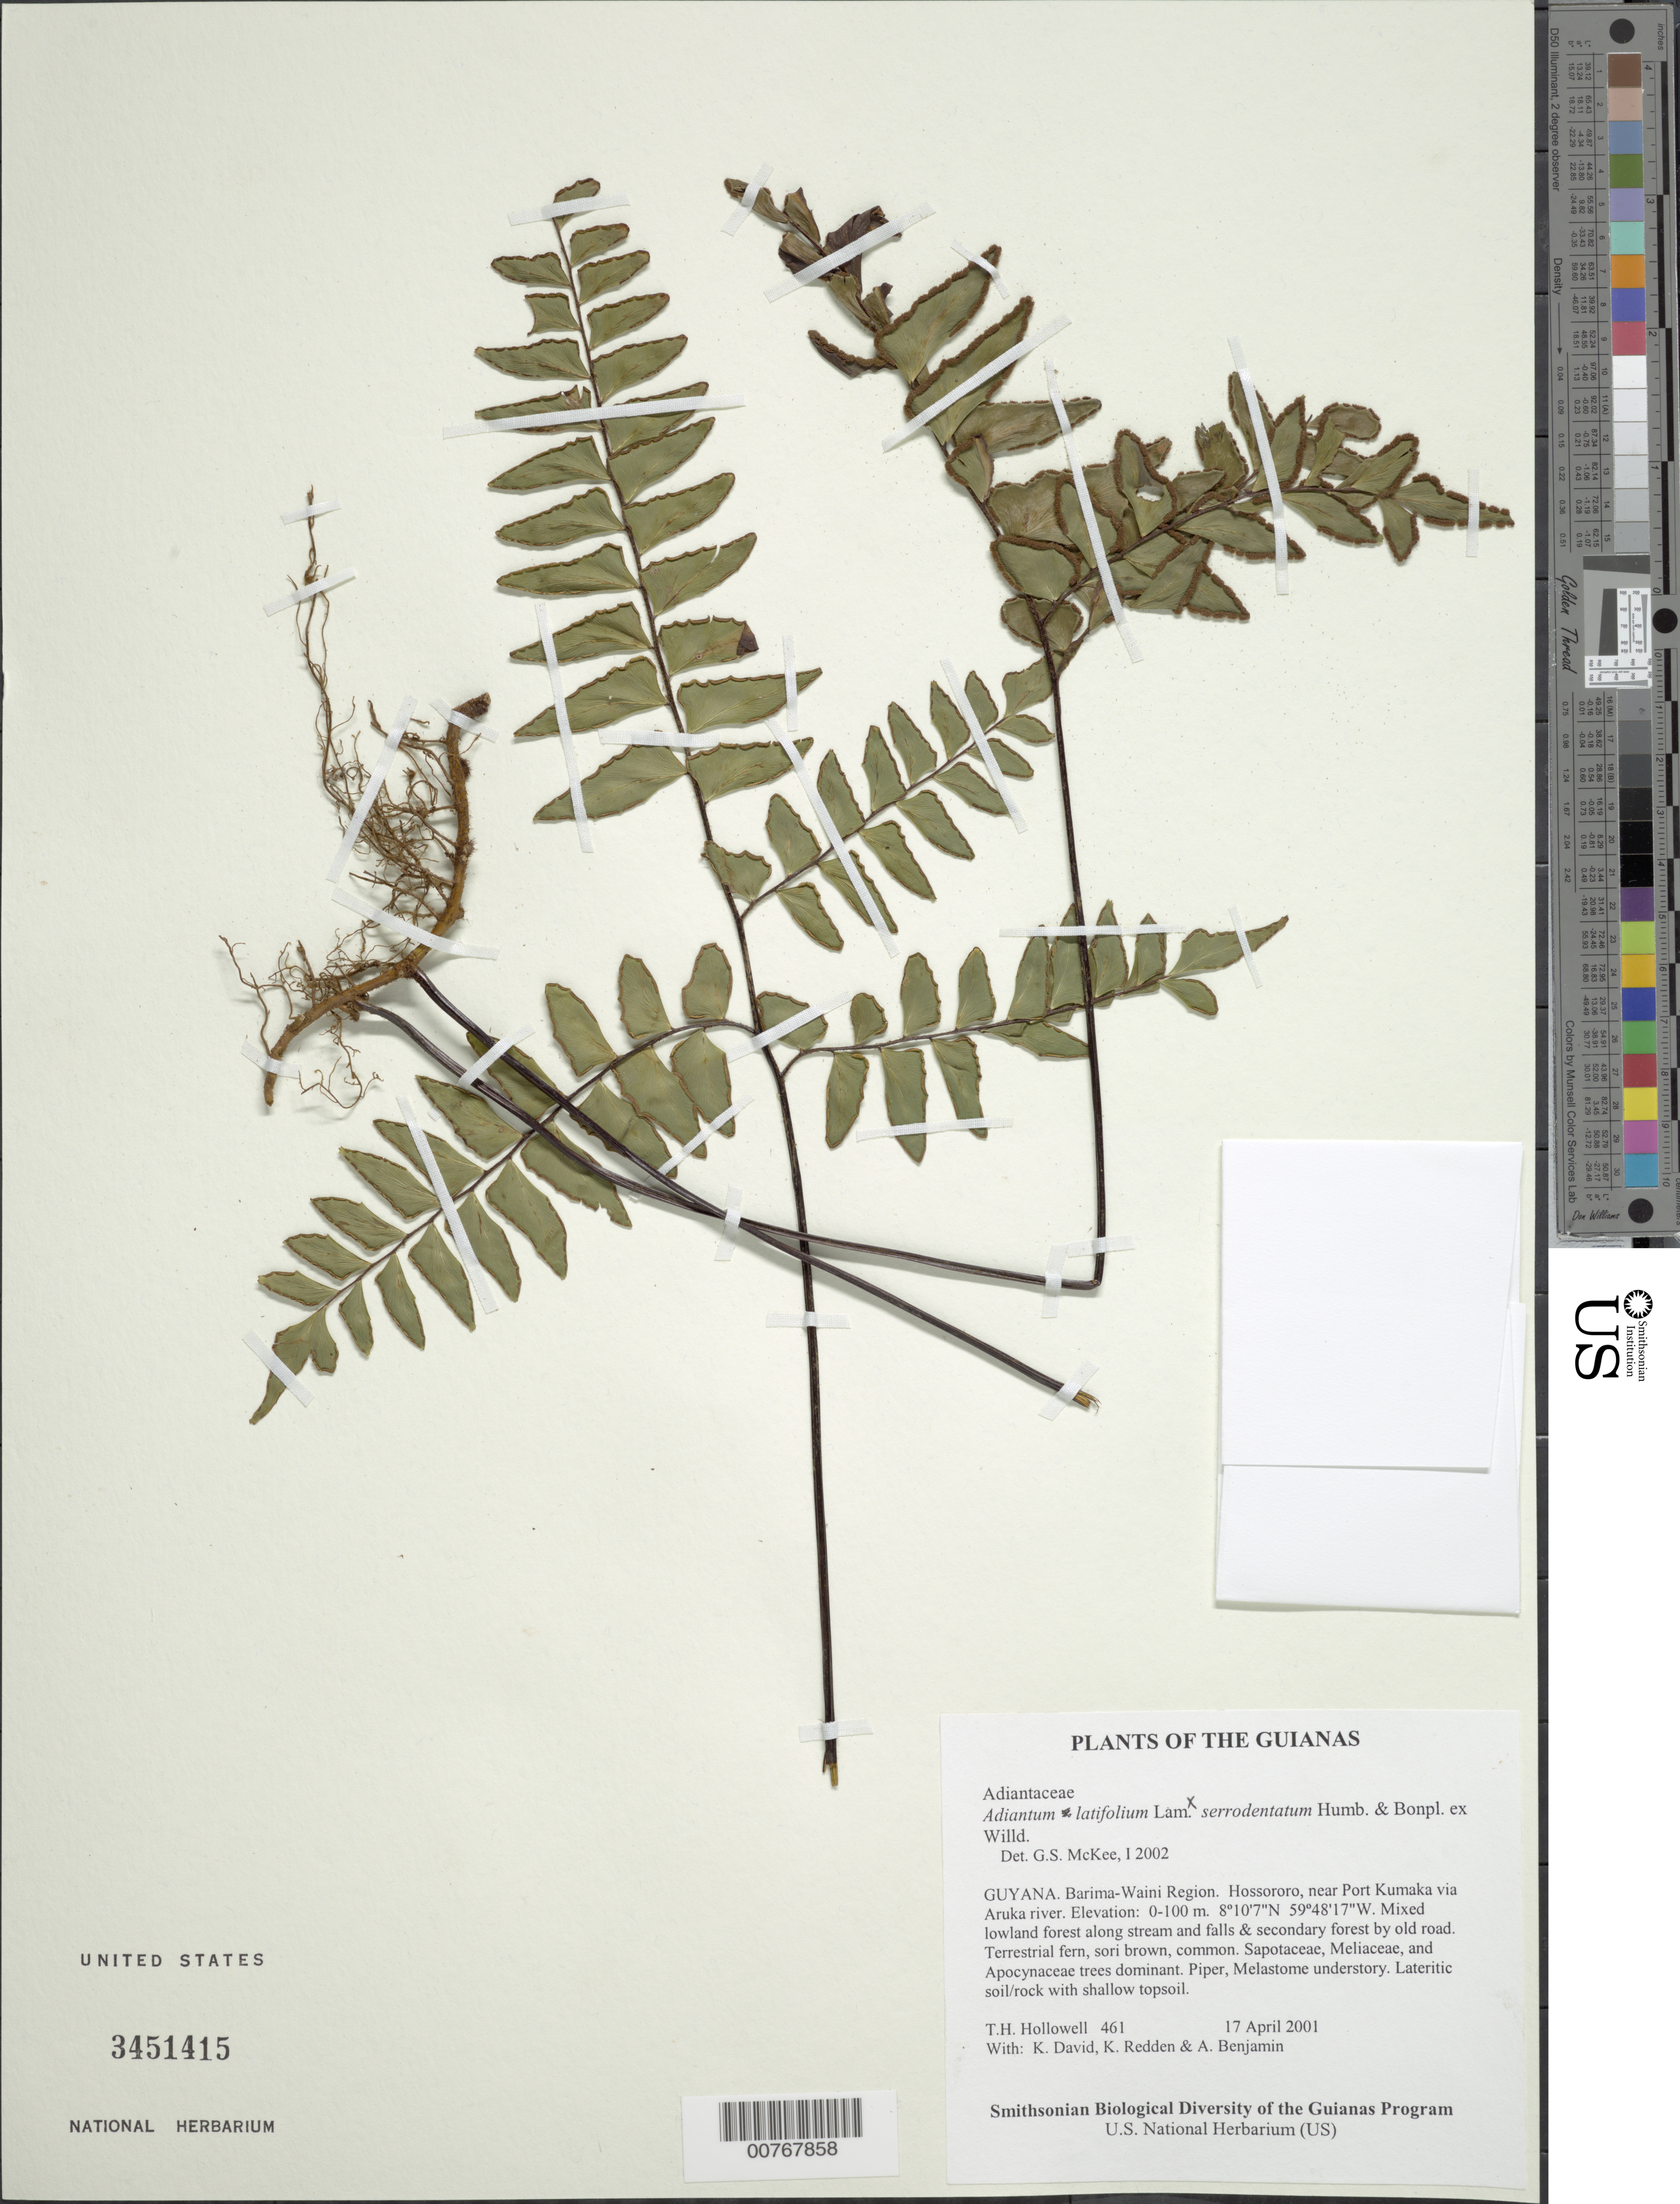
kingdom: Plantae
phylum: Tracheophyta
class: Polypodiopsida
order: Polypodiales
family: Pteridaceae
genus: Adiantum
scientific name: Adiantum latifolium x A. serratodentatum Humb. & Bonpl. ex Willd.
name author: Lam.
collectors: T. Hollowell, K. David, K. M. Redden & A. Benjamin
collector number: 461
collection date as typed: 17 April 2001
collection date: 2001-04-17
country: Guyana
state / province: Barima-Waini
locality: Hossororo, near Port Kumaka via Aruka river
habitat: Mixed lowland forest along stream and falls & secondary forest by old road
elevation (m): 0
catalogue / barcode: US 3451415